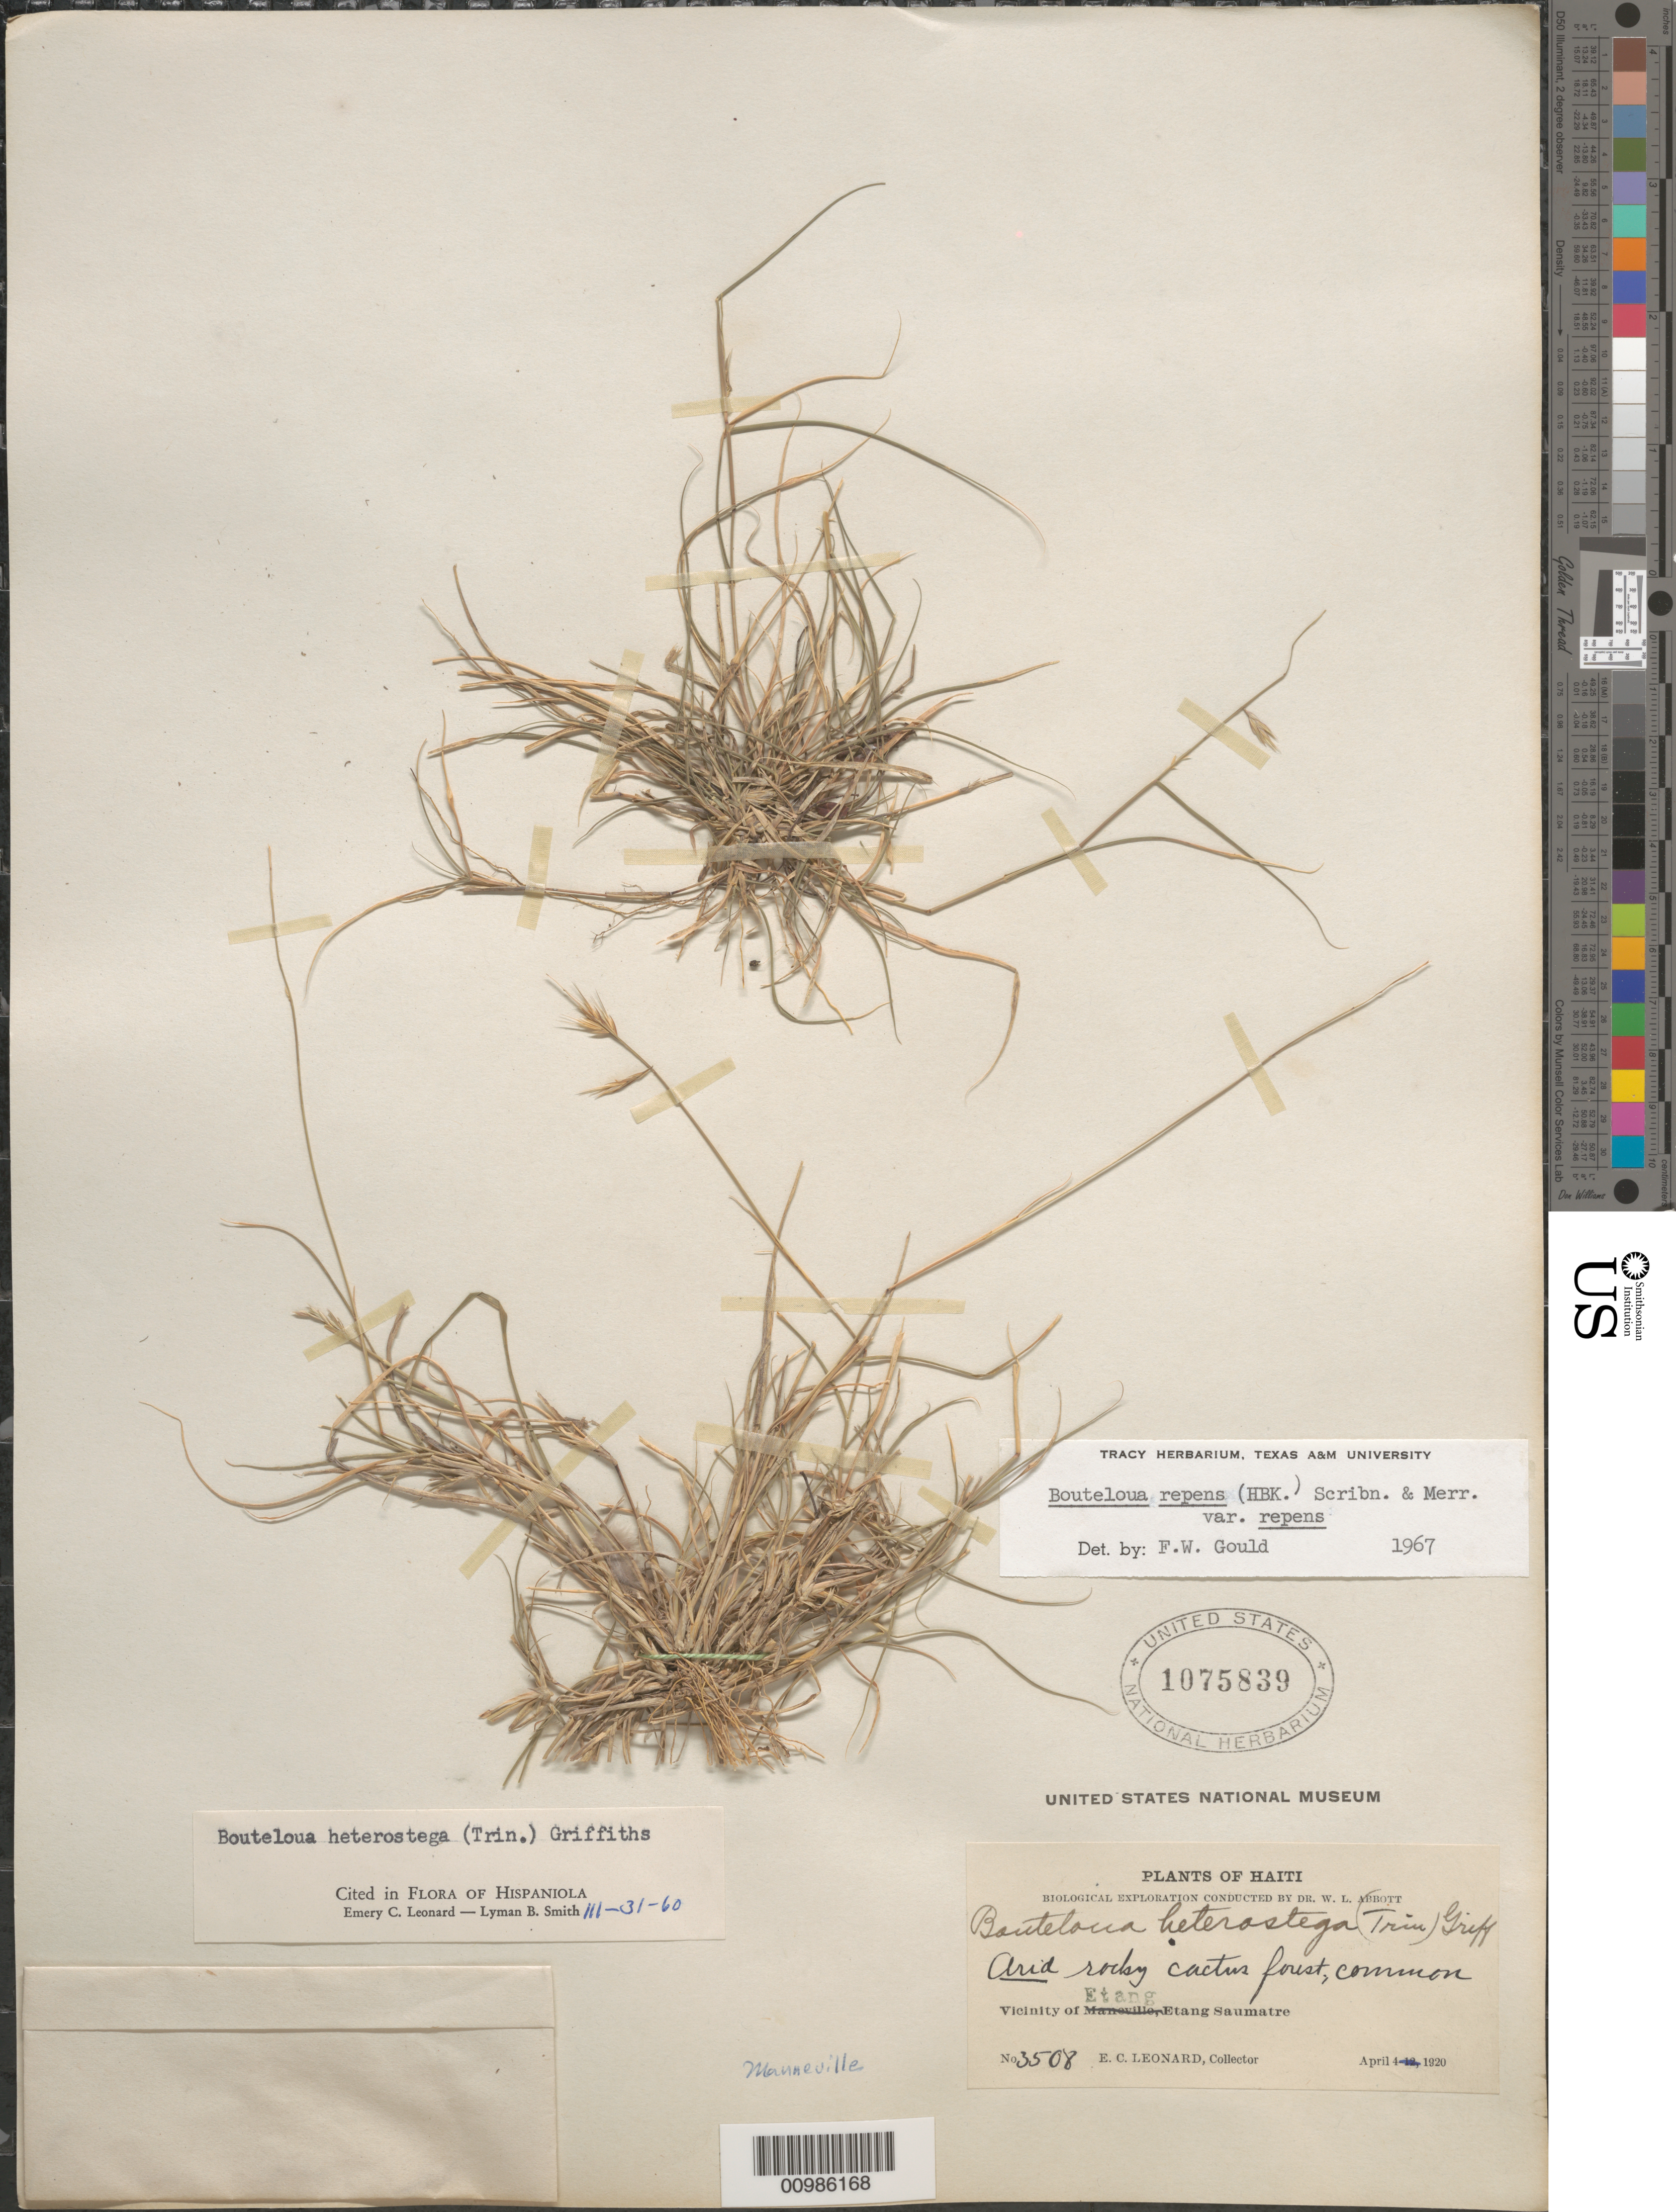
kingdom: Plantae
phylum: Tracheophyta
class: Liliopsida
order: Poales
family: Poaceae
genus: Bouteloua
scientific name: Bouteloua repens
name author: (Kunth) Scribn. & Merr.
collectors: E. C. Leonard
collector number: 3508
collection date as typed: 04 Apr 1920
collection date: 1920-04-04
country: Haiti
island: Hispaniola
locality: Centre, Vicinity of Etang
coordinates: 0 N, 0 E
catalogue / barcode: US 1075839